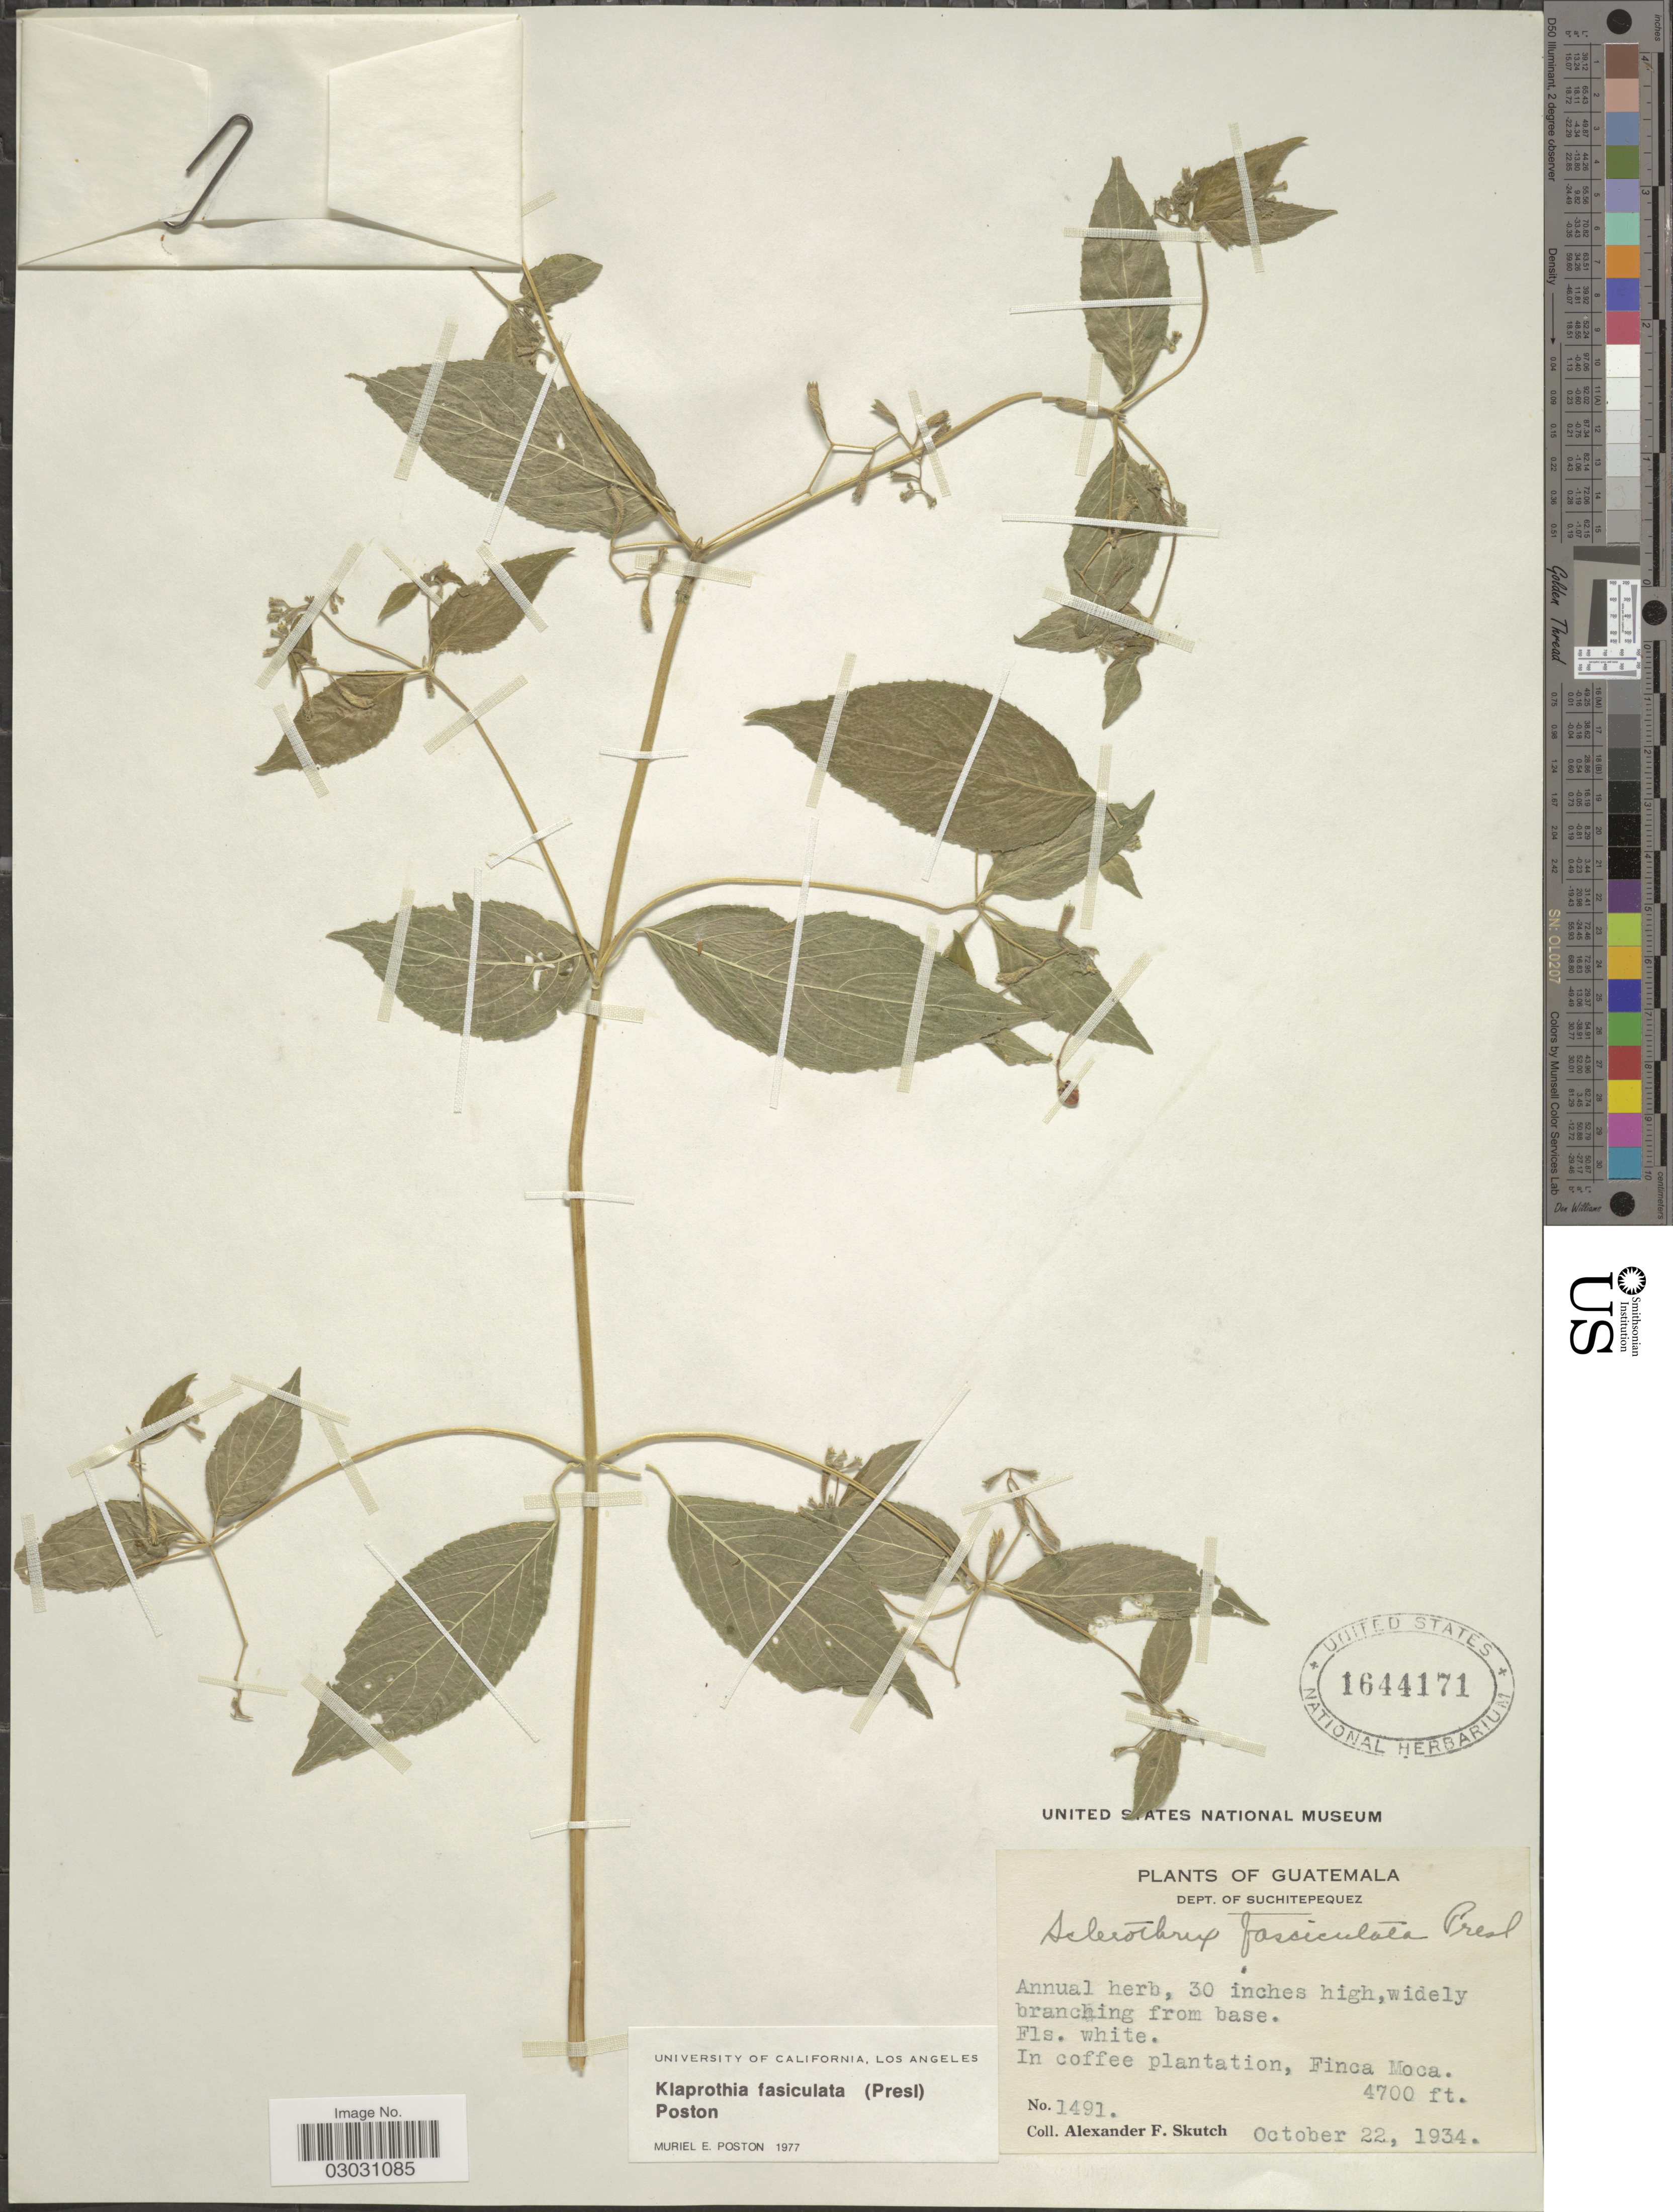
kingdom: Plantae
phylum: Tracheophyta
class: Magnoliopsida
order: Cornales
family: Loasaceae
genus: Klaprothia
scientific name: Klaprothia fasciculata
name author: (C. Presl) Poston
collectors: A. F. Skutch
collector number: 1491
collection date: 1934-10-22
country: Guatemala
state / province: Suchitepéquez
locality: Dept. of Suchitepequez, In coffee plantation, Finca Moca.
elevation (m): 1433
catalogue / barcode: US 1644171